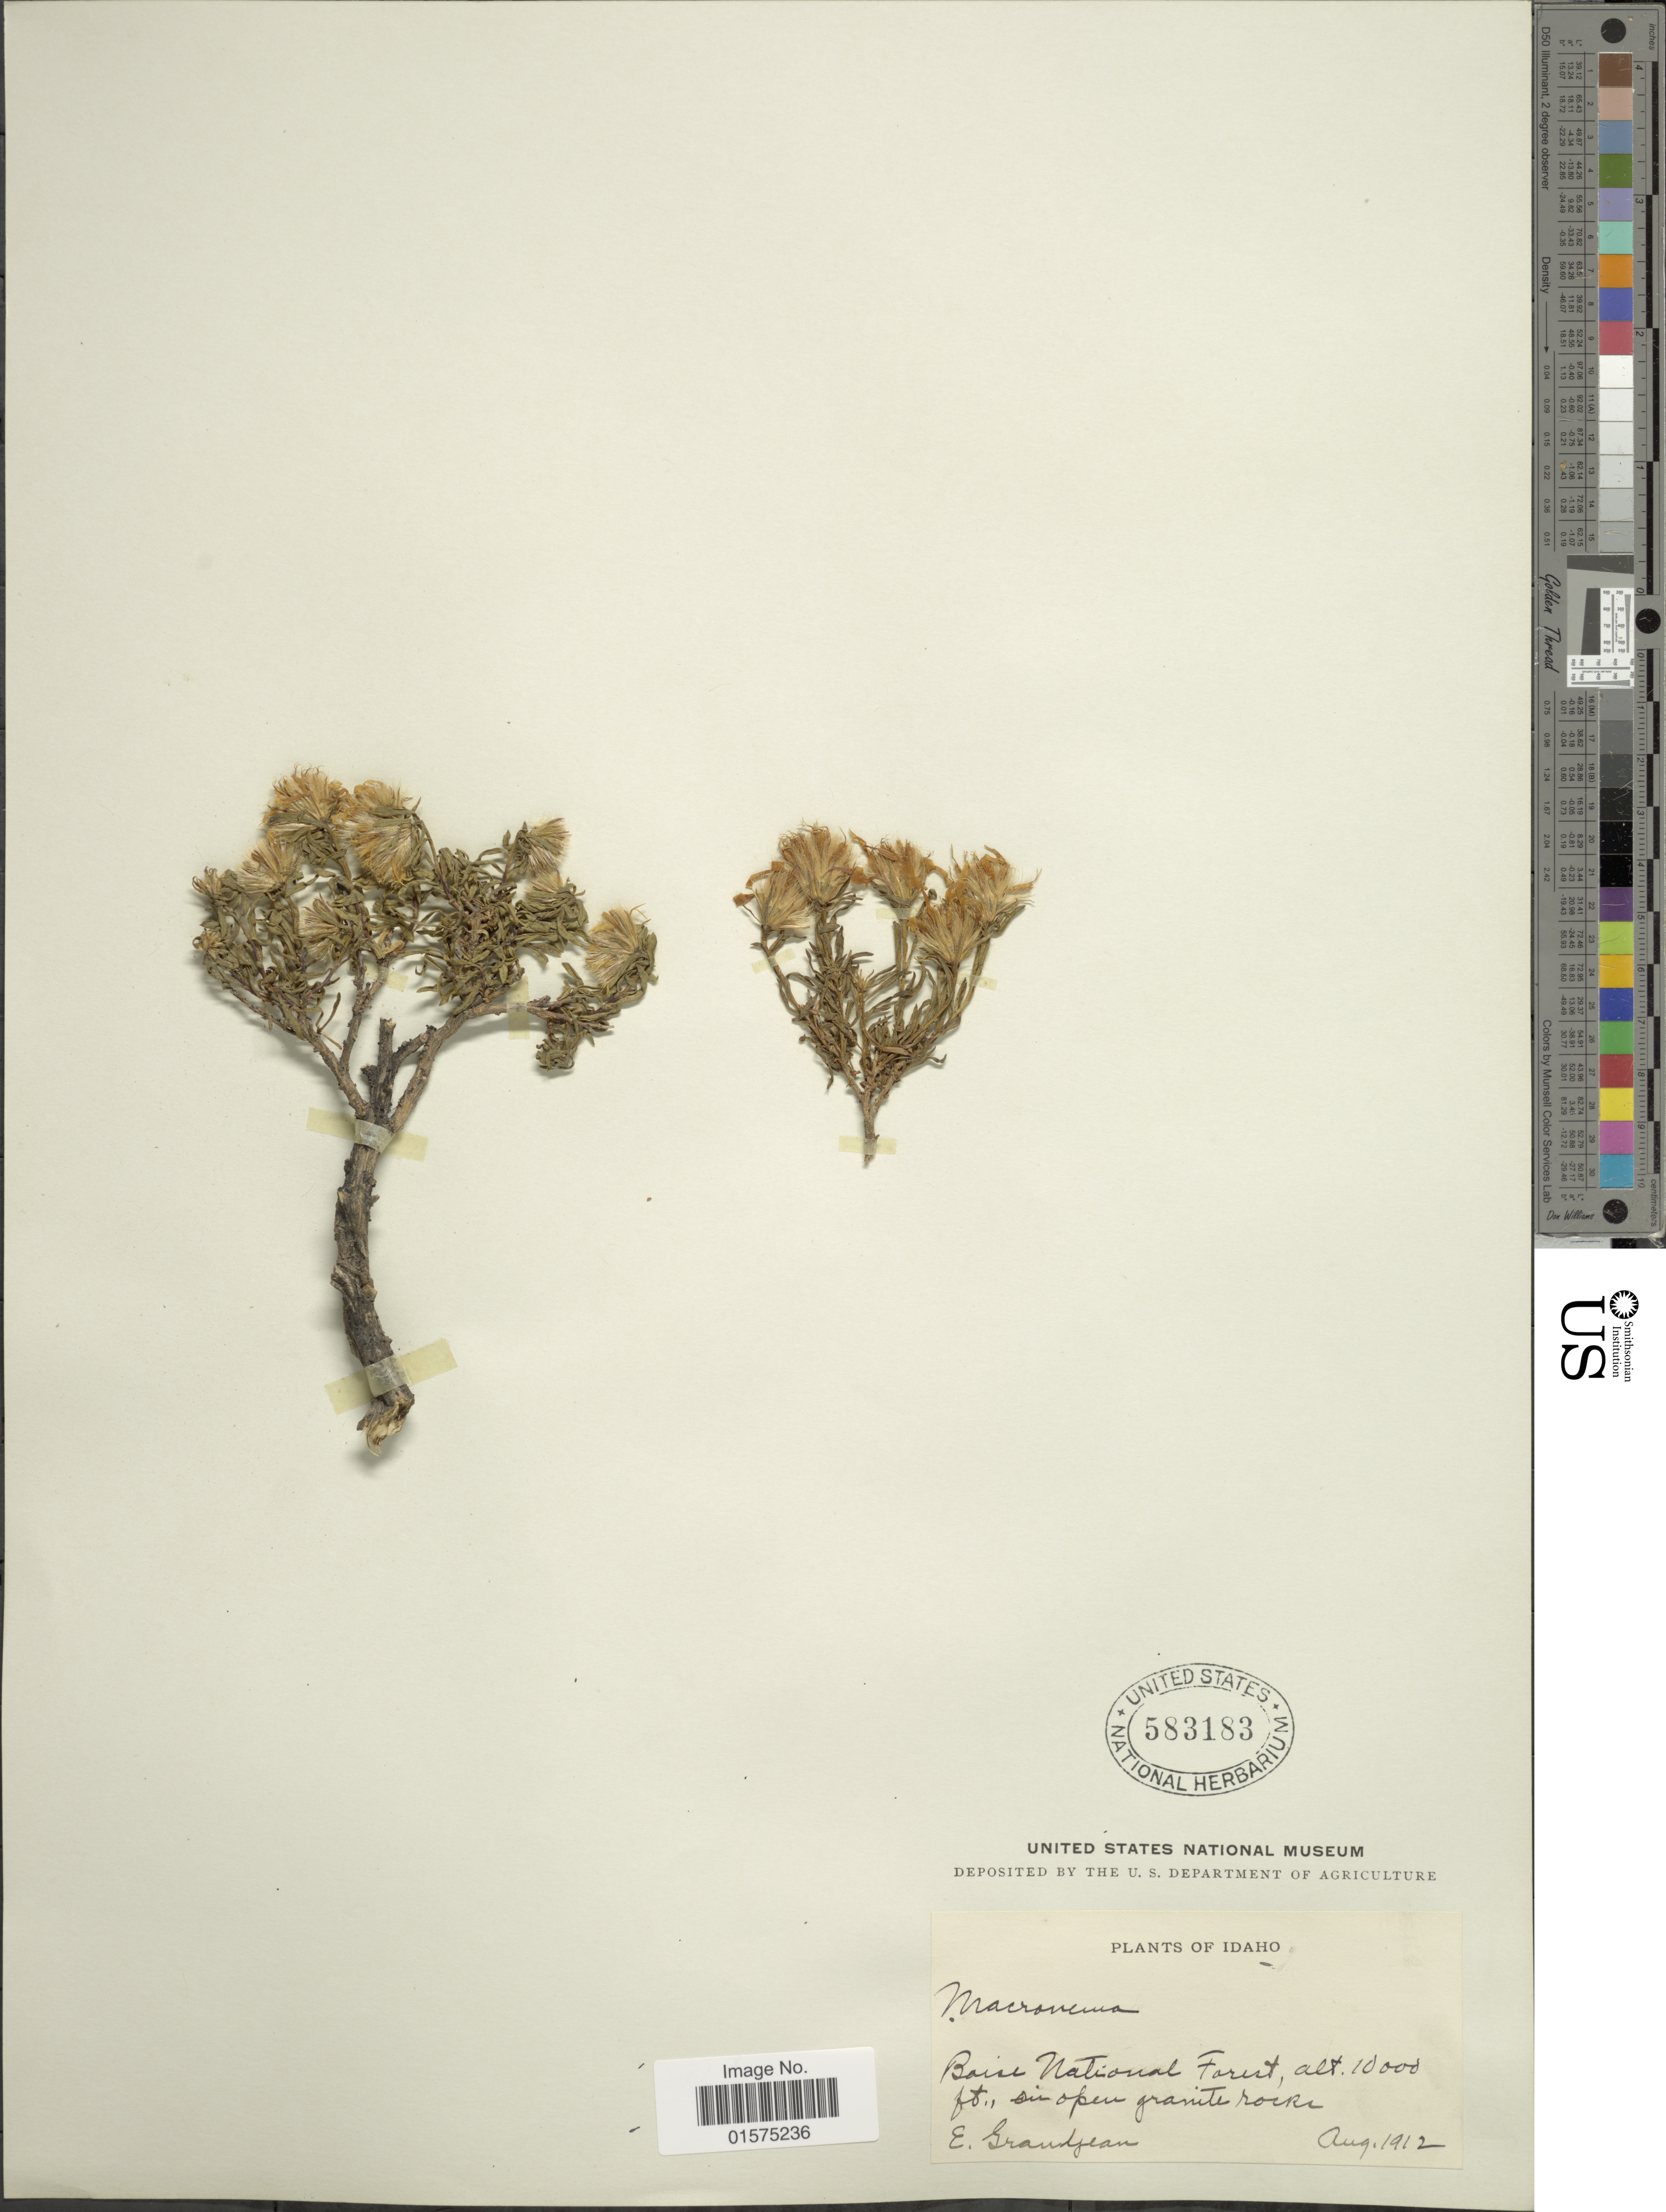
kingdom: Plantae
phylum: Tracheophyta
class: Magnoliopsida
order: Asterales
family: Asteraceae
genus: Ericameria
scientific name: Ericameria suffruticosa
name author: (Nutt.) G.L. Nesom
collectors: E. Grandjean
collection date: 1912-08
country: United States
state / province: Idaho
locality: Boise National Forest.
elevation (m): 3048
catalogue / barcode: US 583183